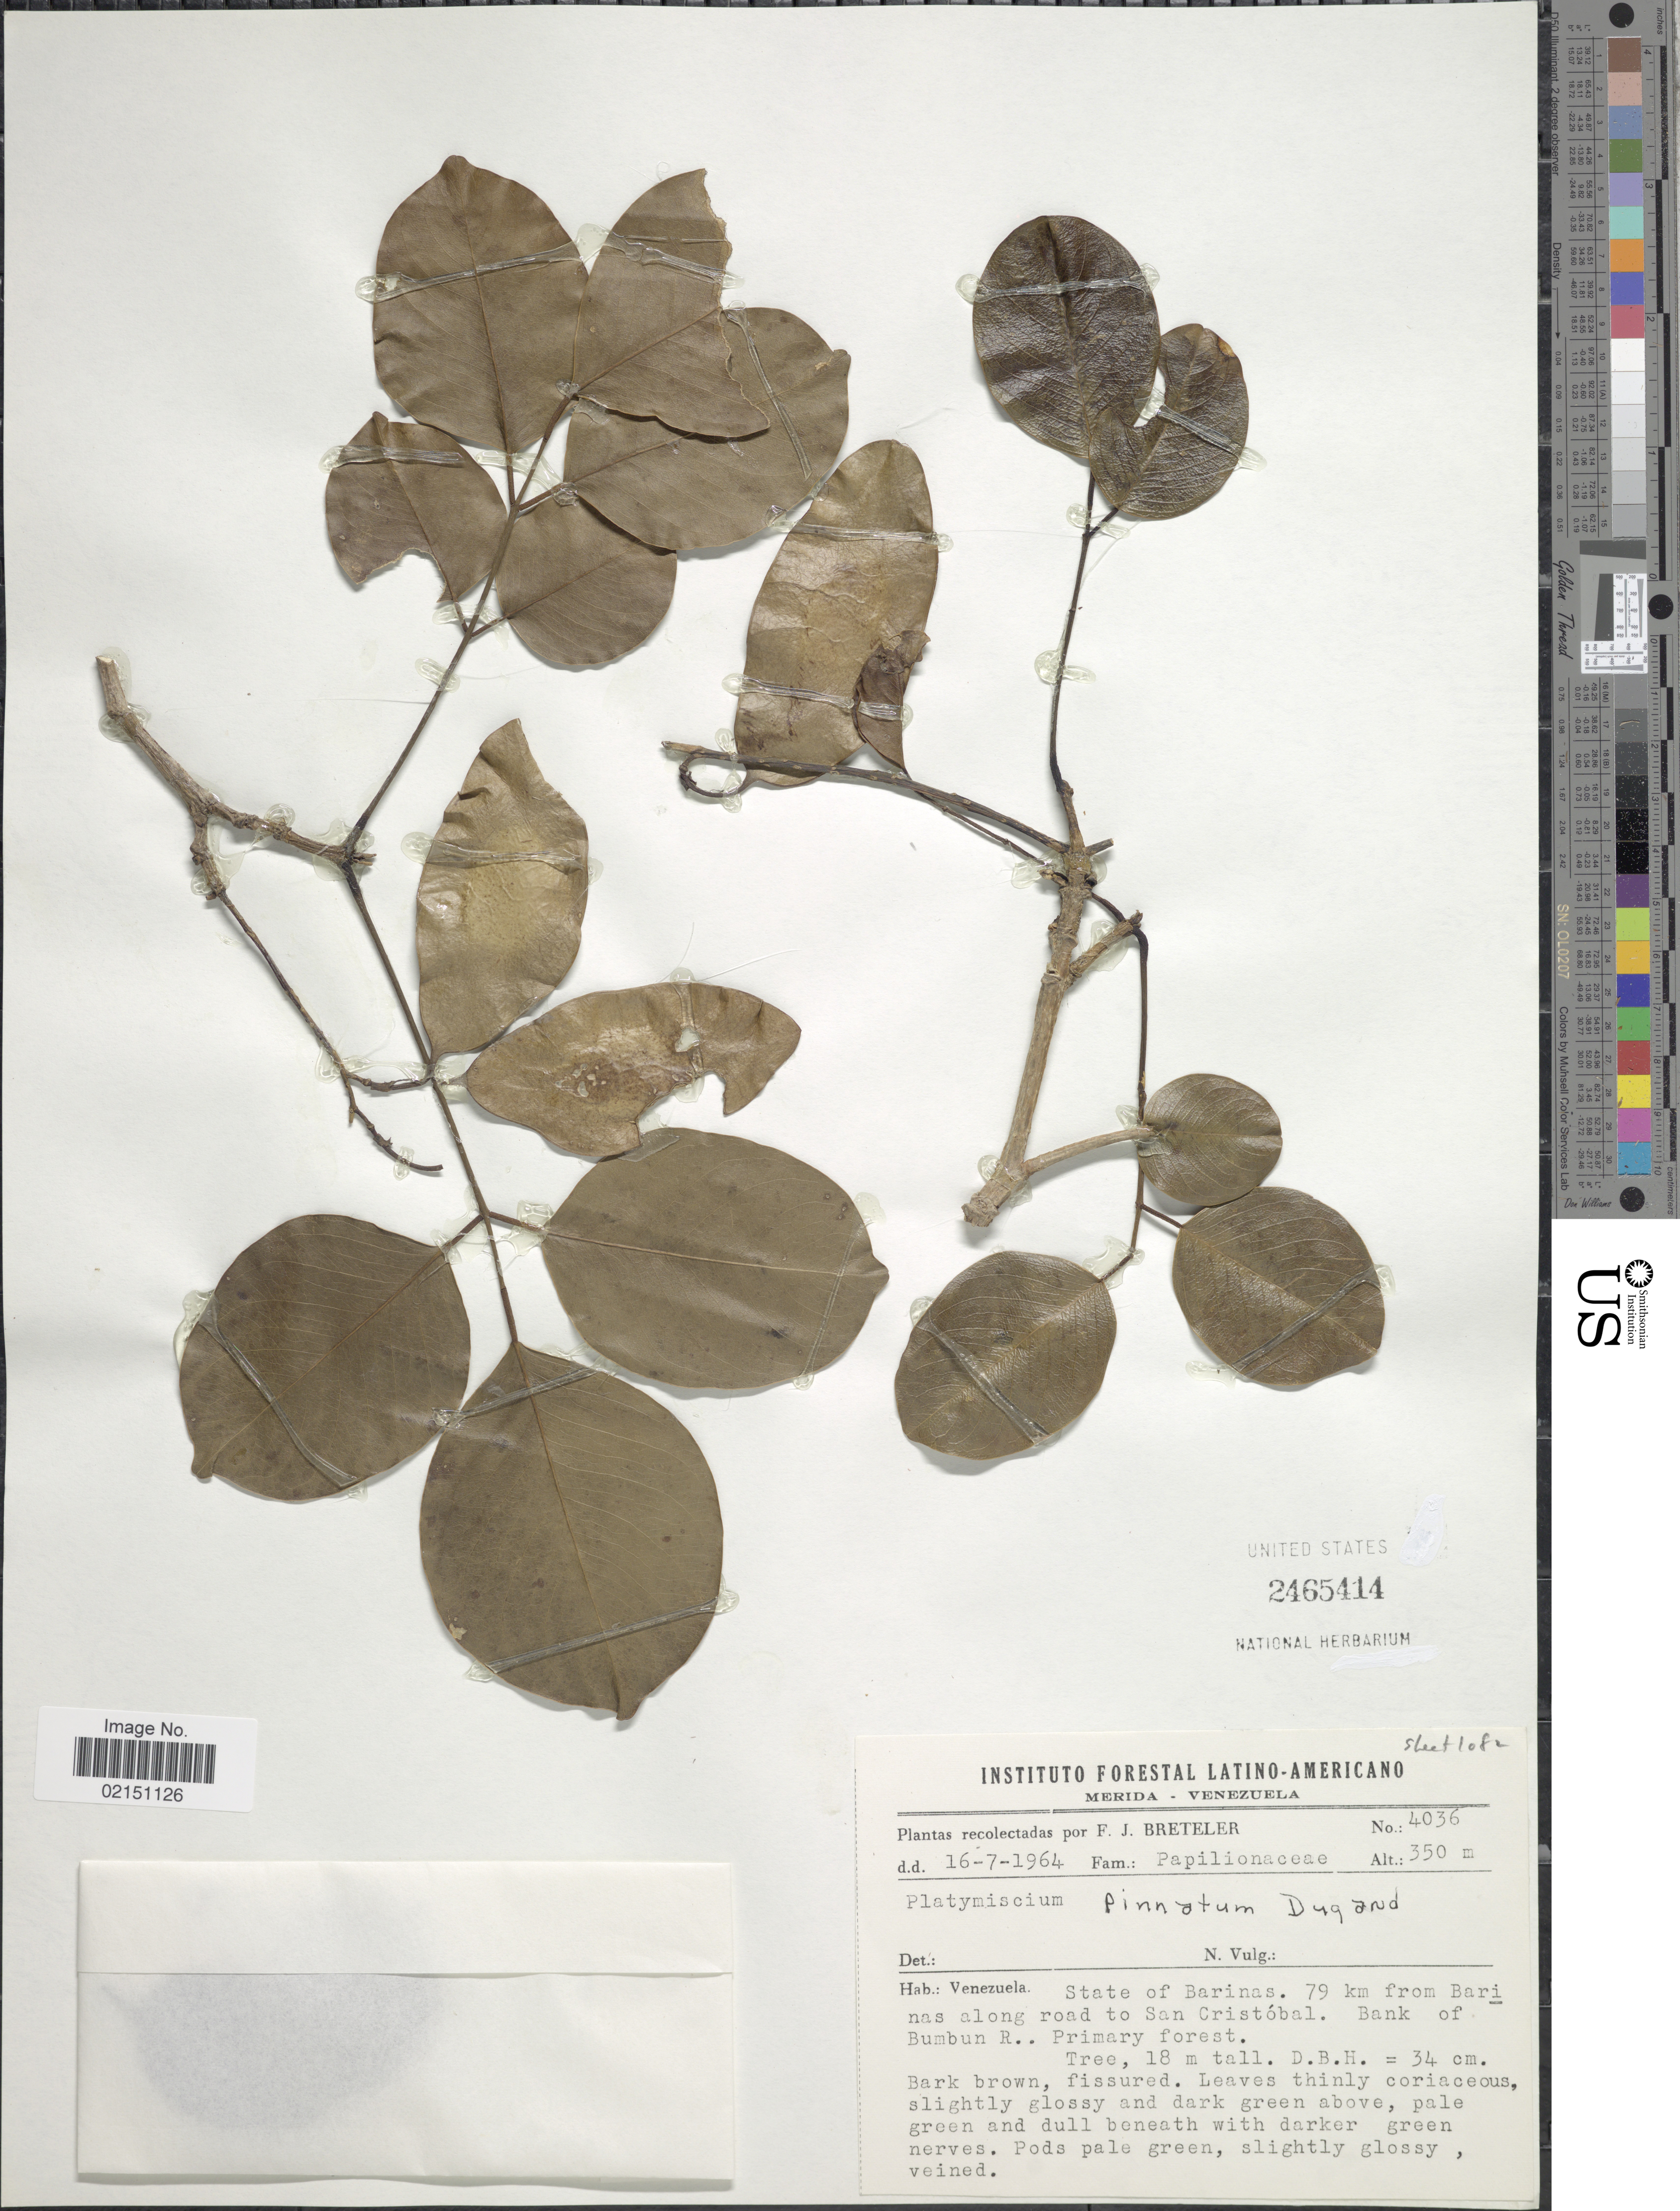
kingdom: Plantae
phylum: Tracheophyta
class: Magnoliopsida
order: Fabales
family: Fabaceae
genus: Platymiscium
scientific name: Platymiscium pinnatum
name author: (Jacq.) Dugand G.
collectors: F. J. Breteler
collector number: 4036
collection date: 1964-07-16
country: Venezuela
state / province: Barinas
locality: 79 km from Barinas along road to San Cristobal. Bank of Bumbun R.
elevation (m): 350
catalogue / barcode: US 2465414